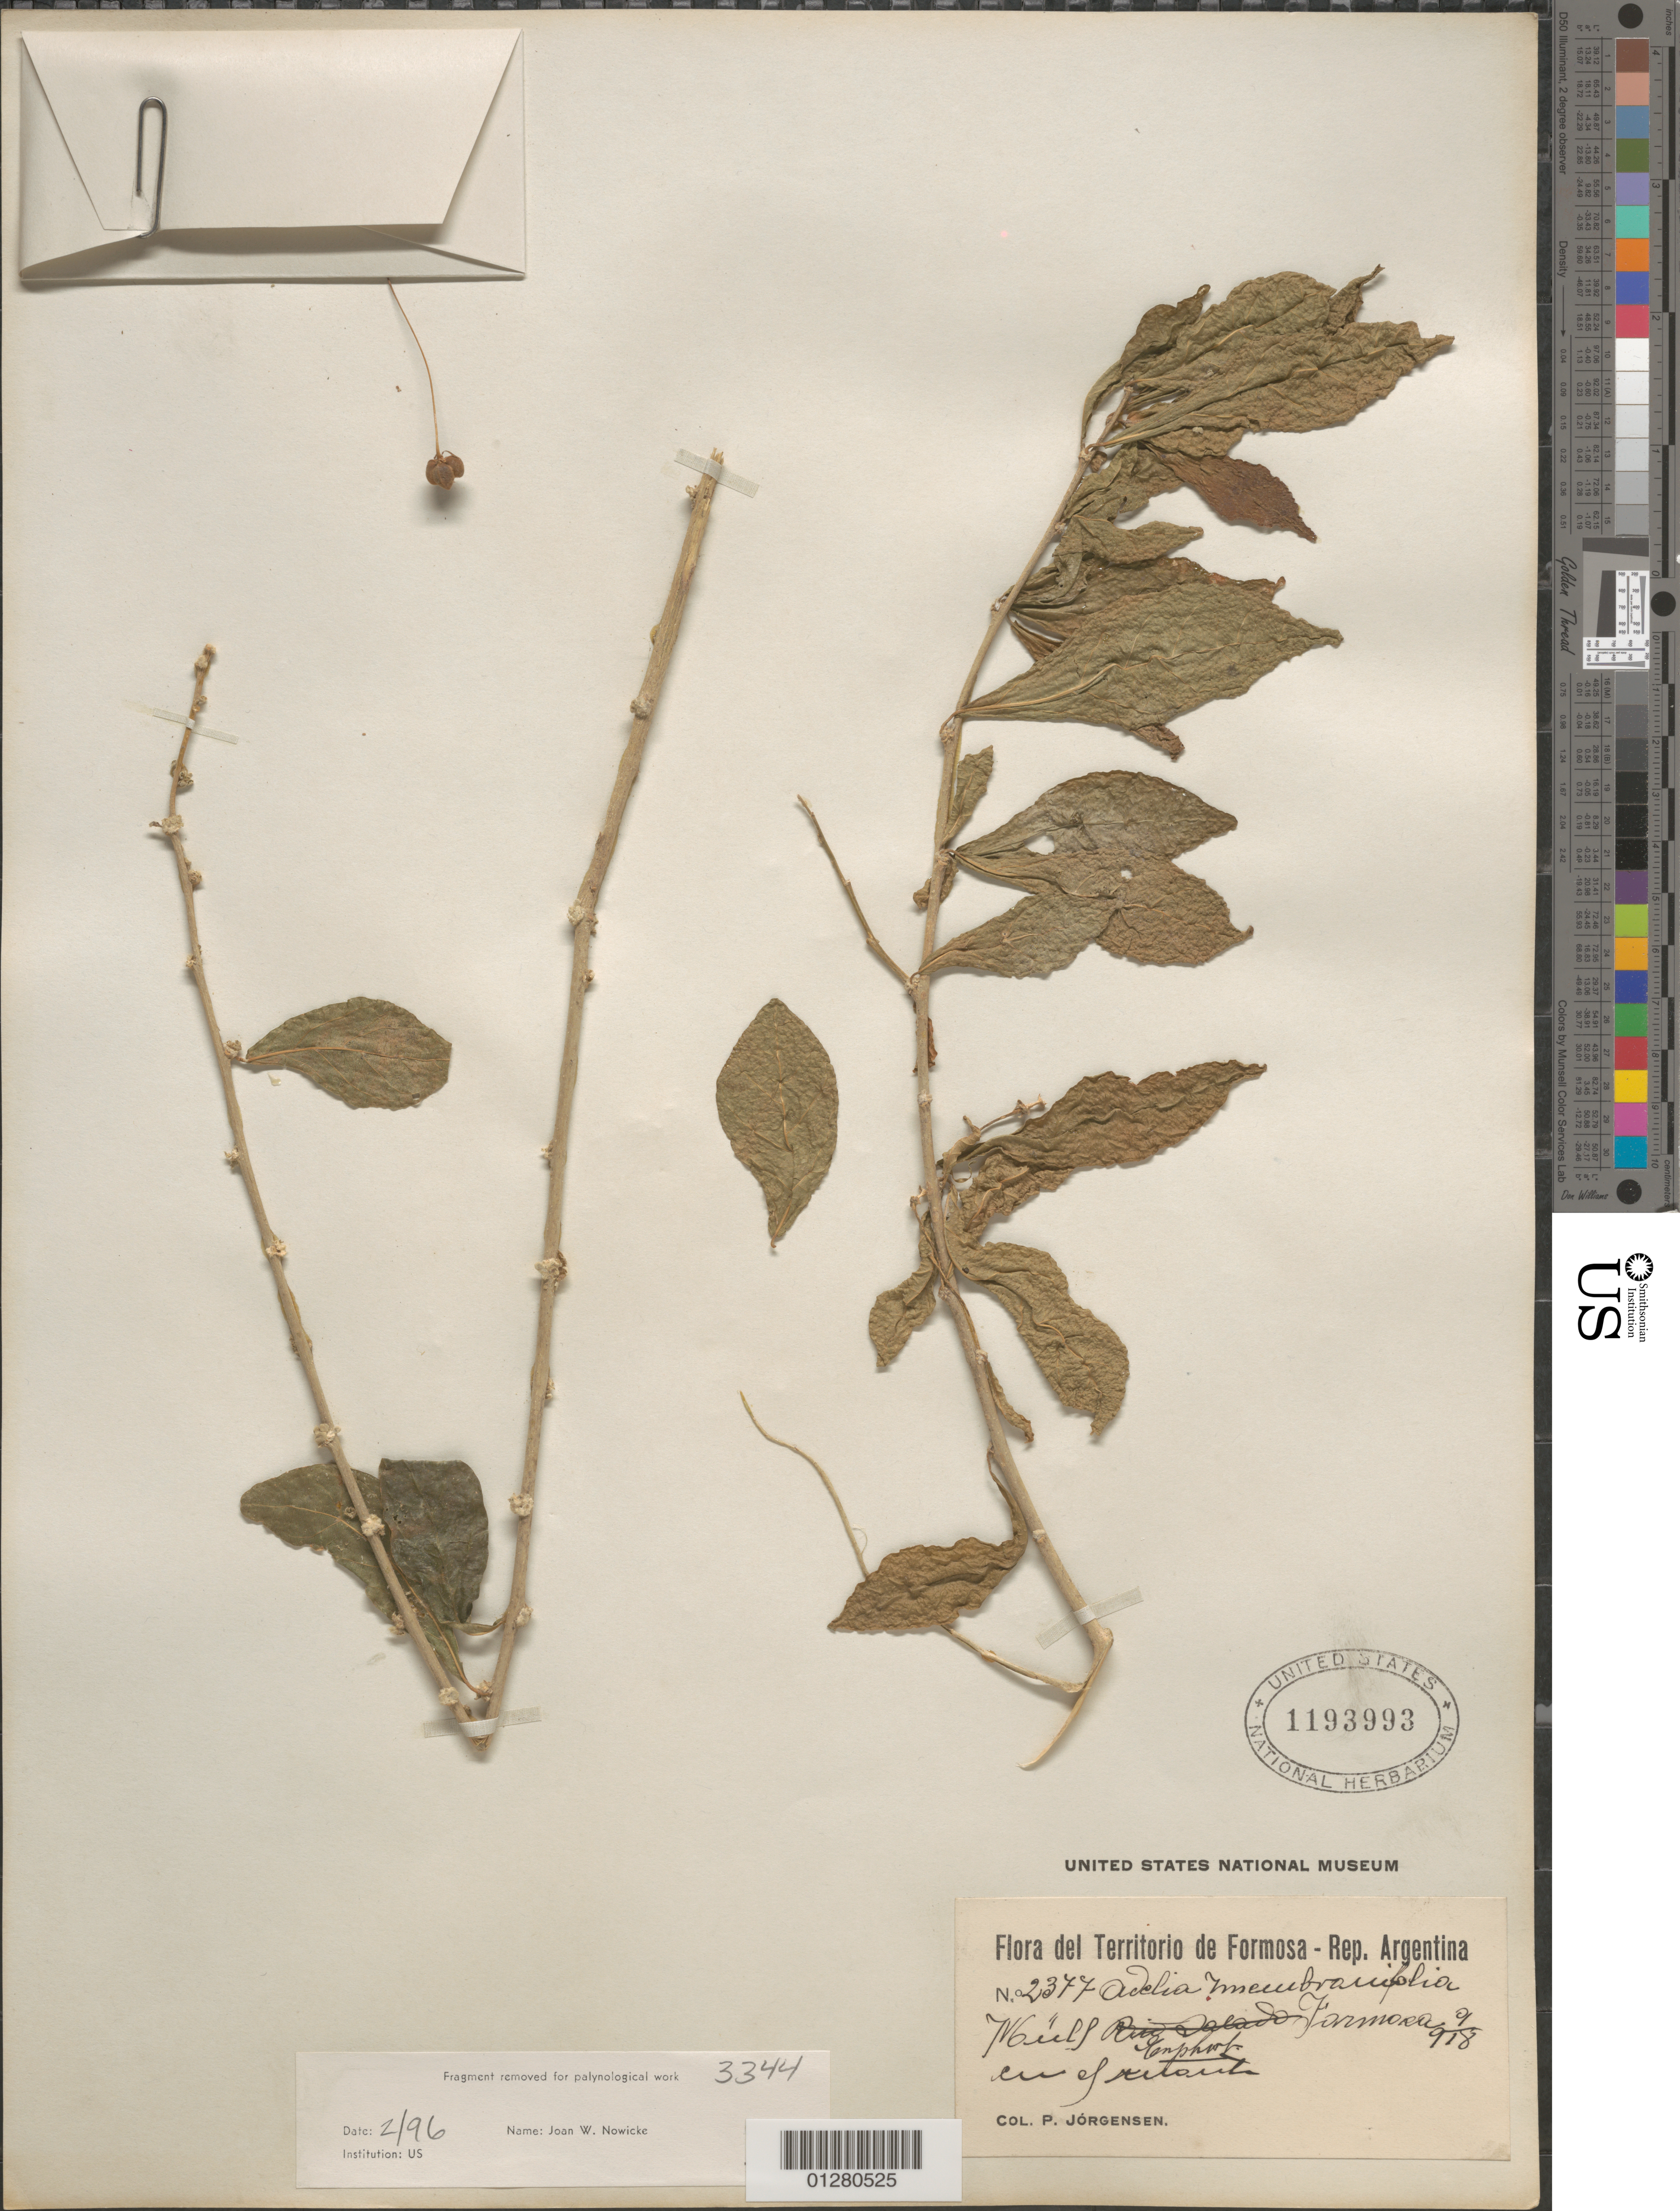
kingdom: Plantae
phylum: Tracheophyta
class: Magnoliopsida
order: Malpighiales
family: Euphorbiaceae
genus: Adelia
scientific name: Adelia membranifolia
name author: (Müll. Arg.) Chodat & Hassl.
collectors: P. Jörgensen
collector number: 2377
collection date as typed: Sep 1918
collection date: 1918-09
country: Argentina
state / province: Formosa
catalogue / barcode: US 1193993